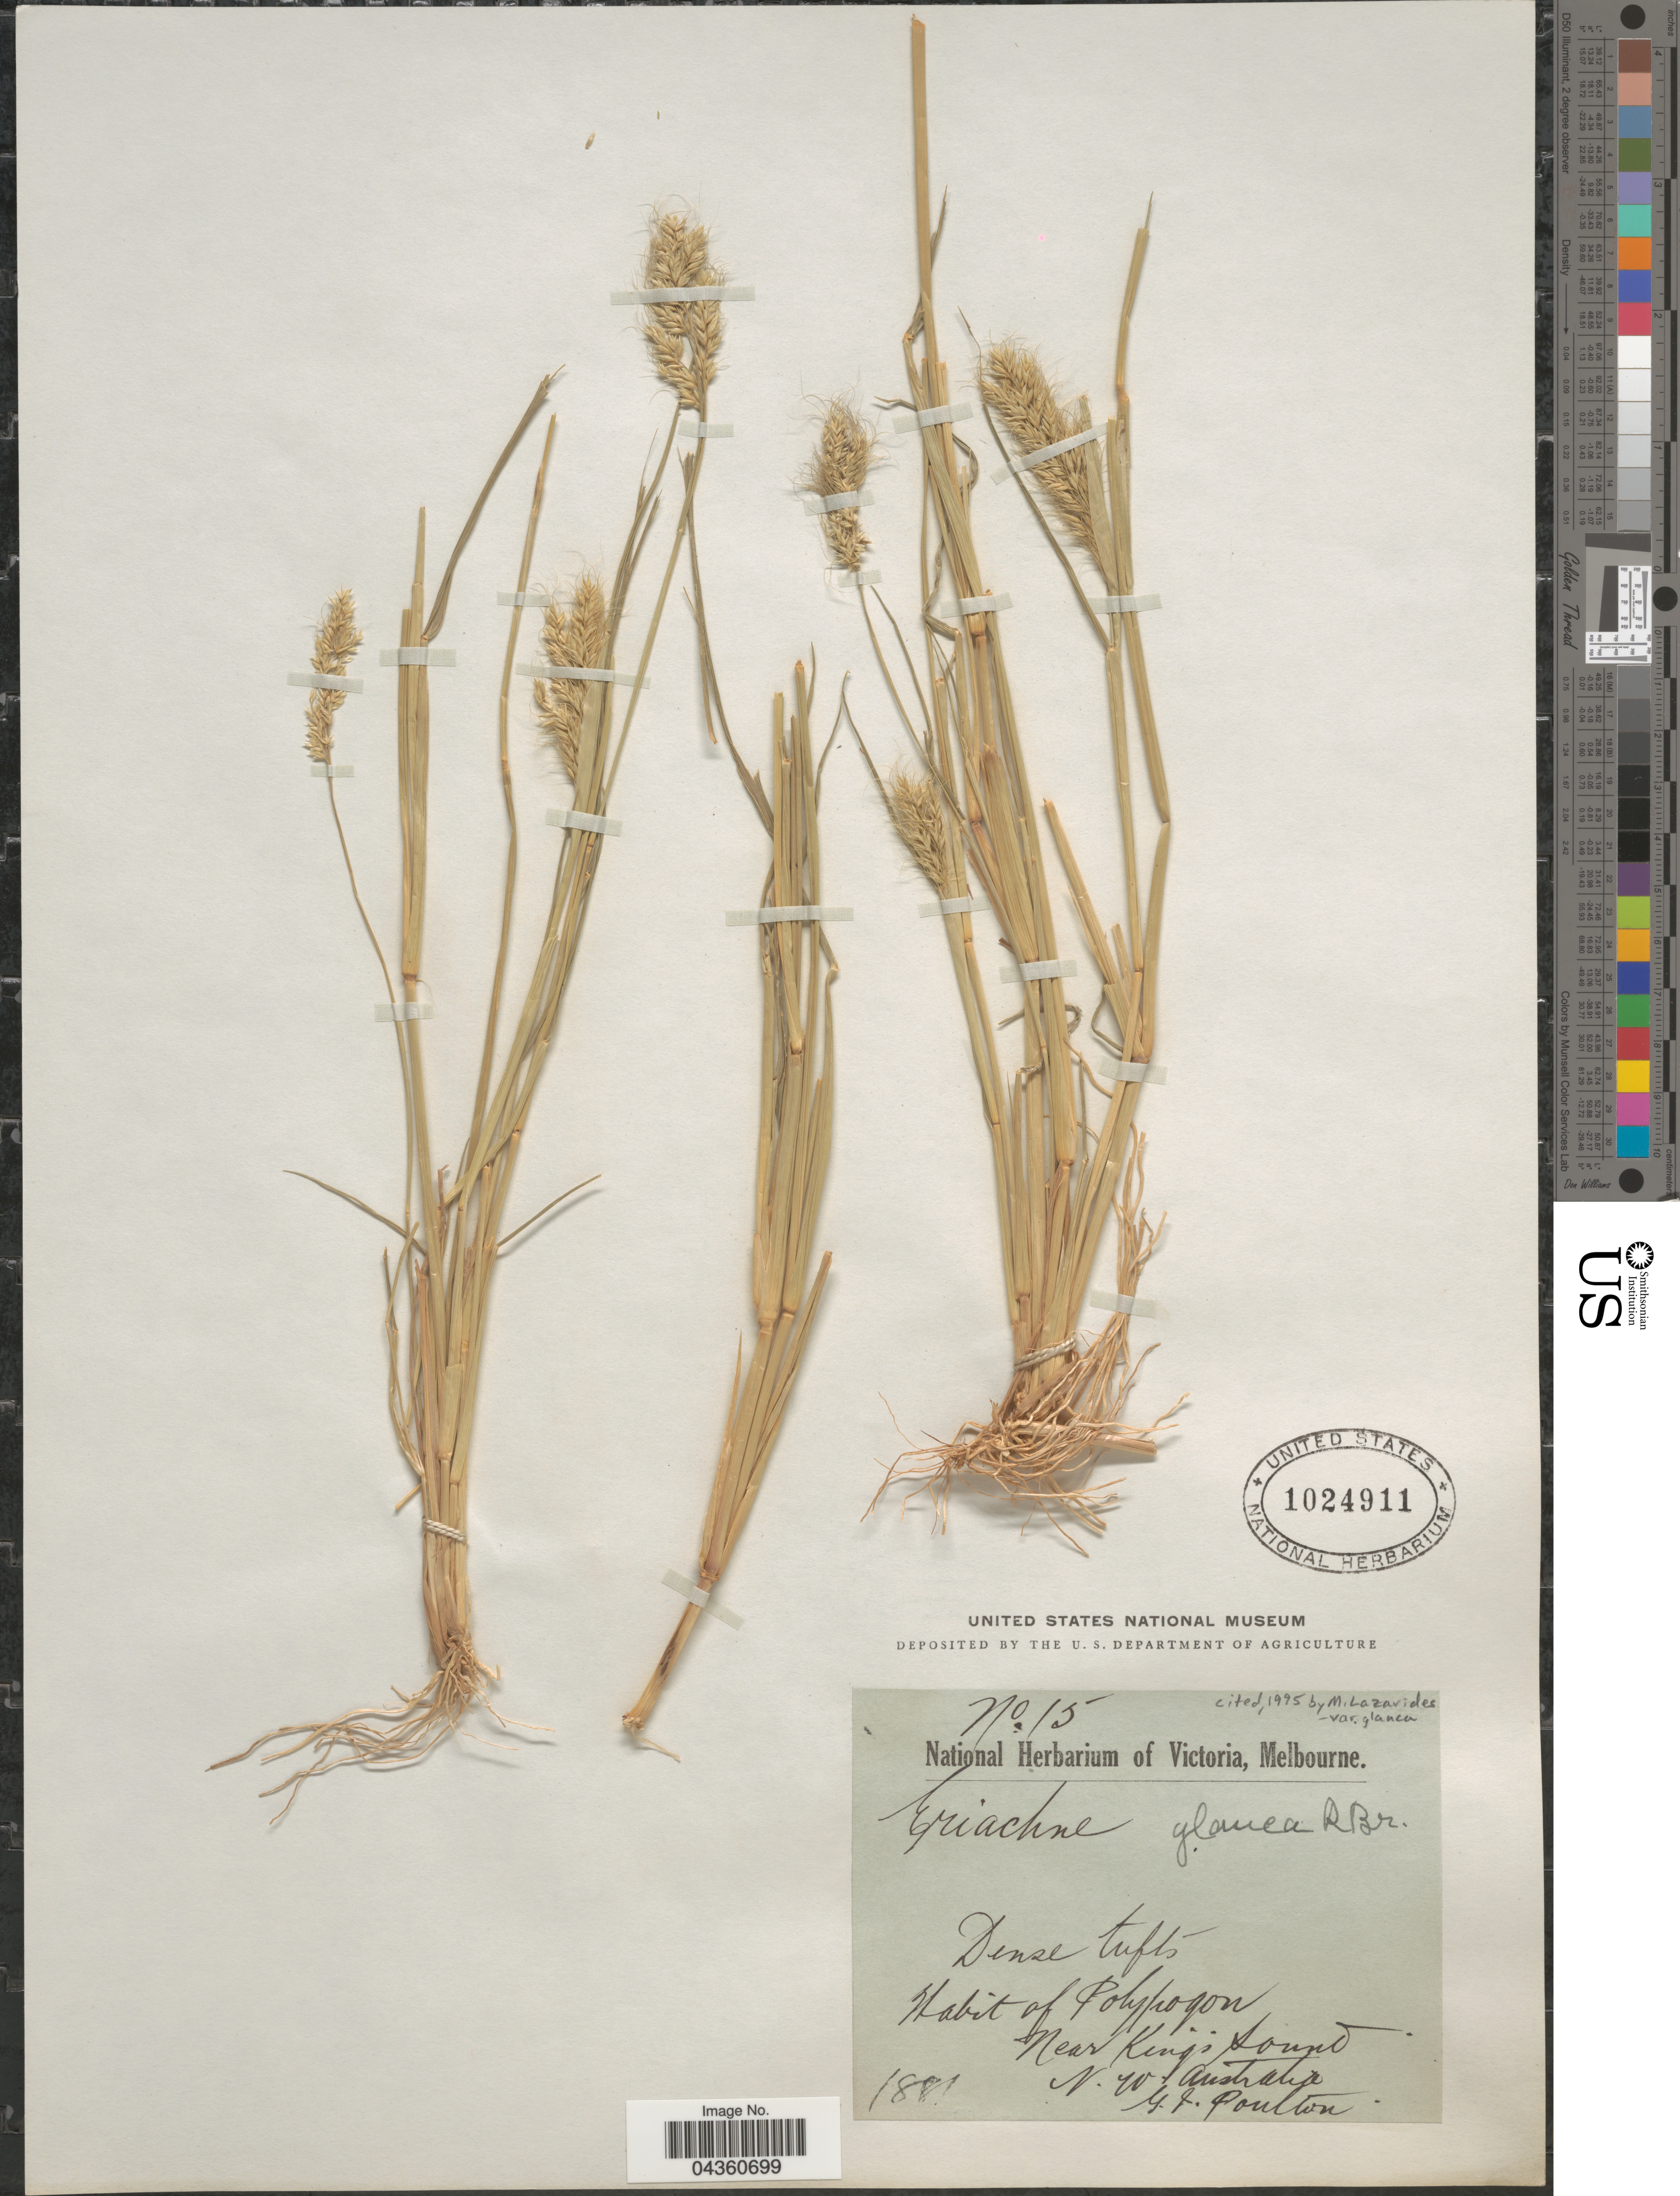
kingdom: Plantae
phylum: Tracheophyta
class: Liliopsida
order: Poales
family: Poaceae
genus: Eriachne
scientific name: Eriachne glauca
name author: R. Br.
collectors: G. Poulton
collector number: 15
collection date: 1881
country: Australia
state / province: Western Australia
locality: Near King's Sound. N. W. Australia.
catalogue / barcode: US 1024911